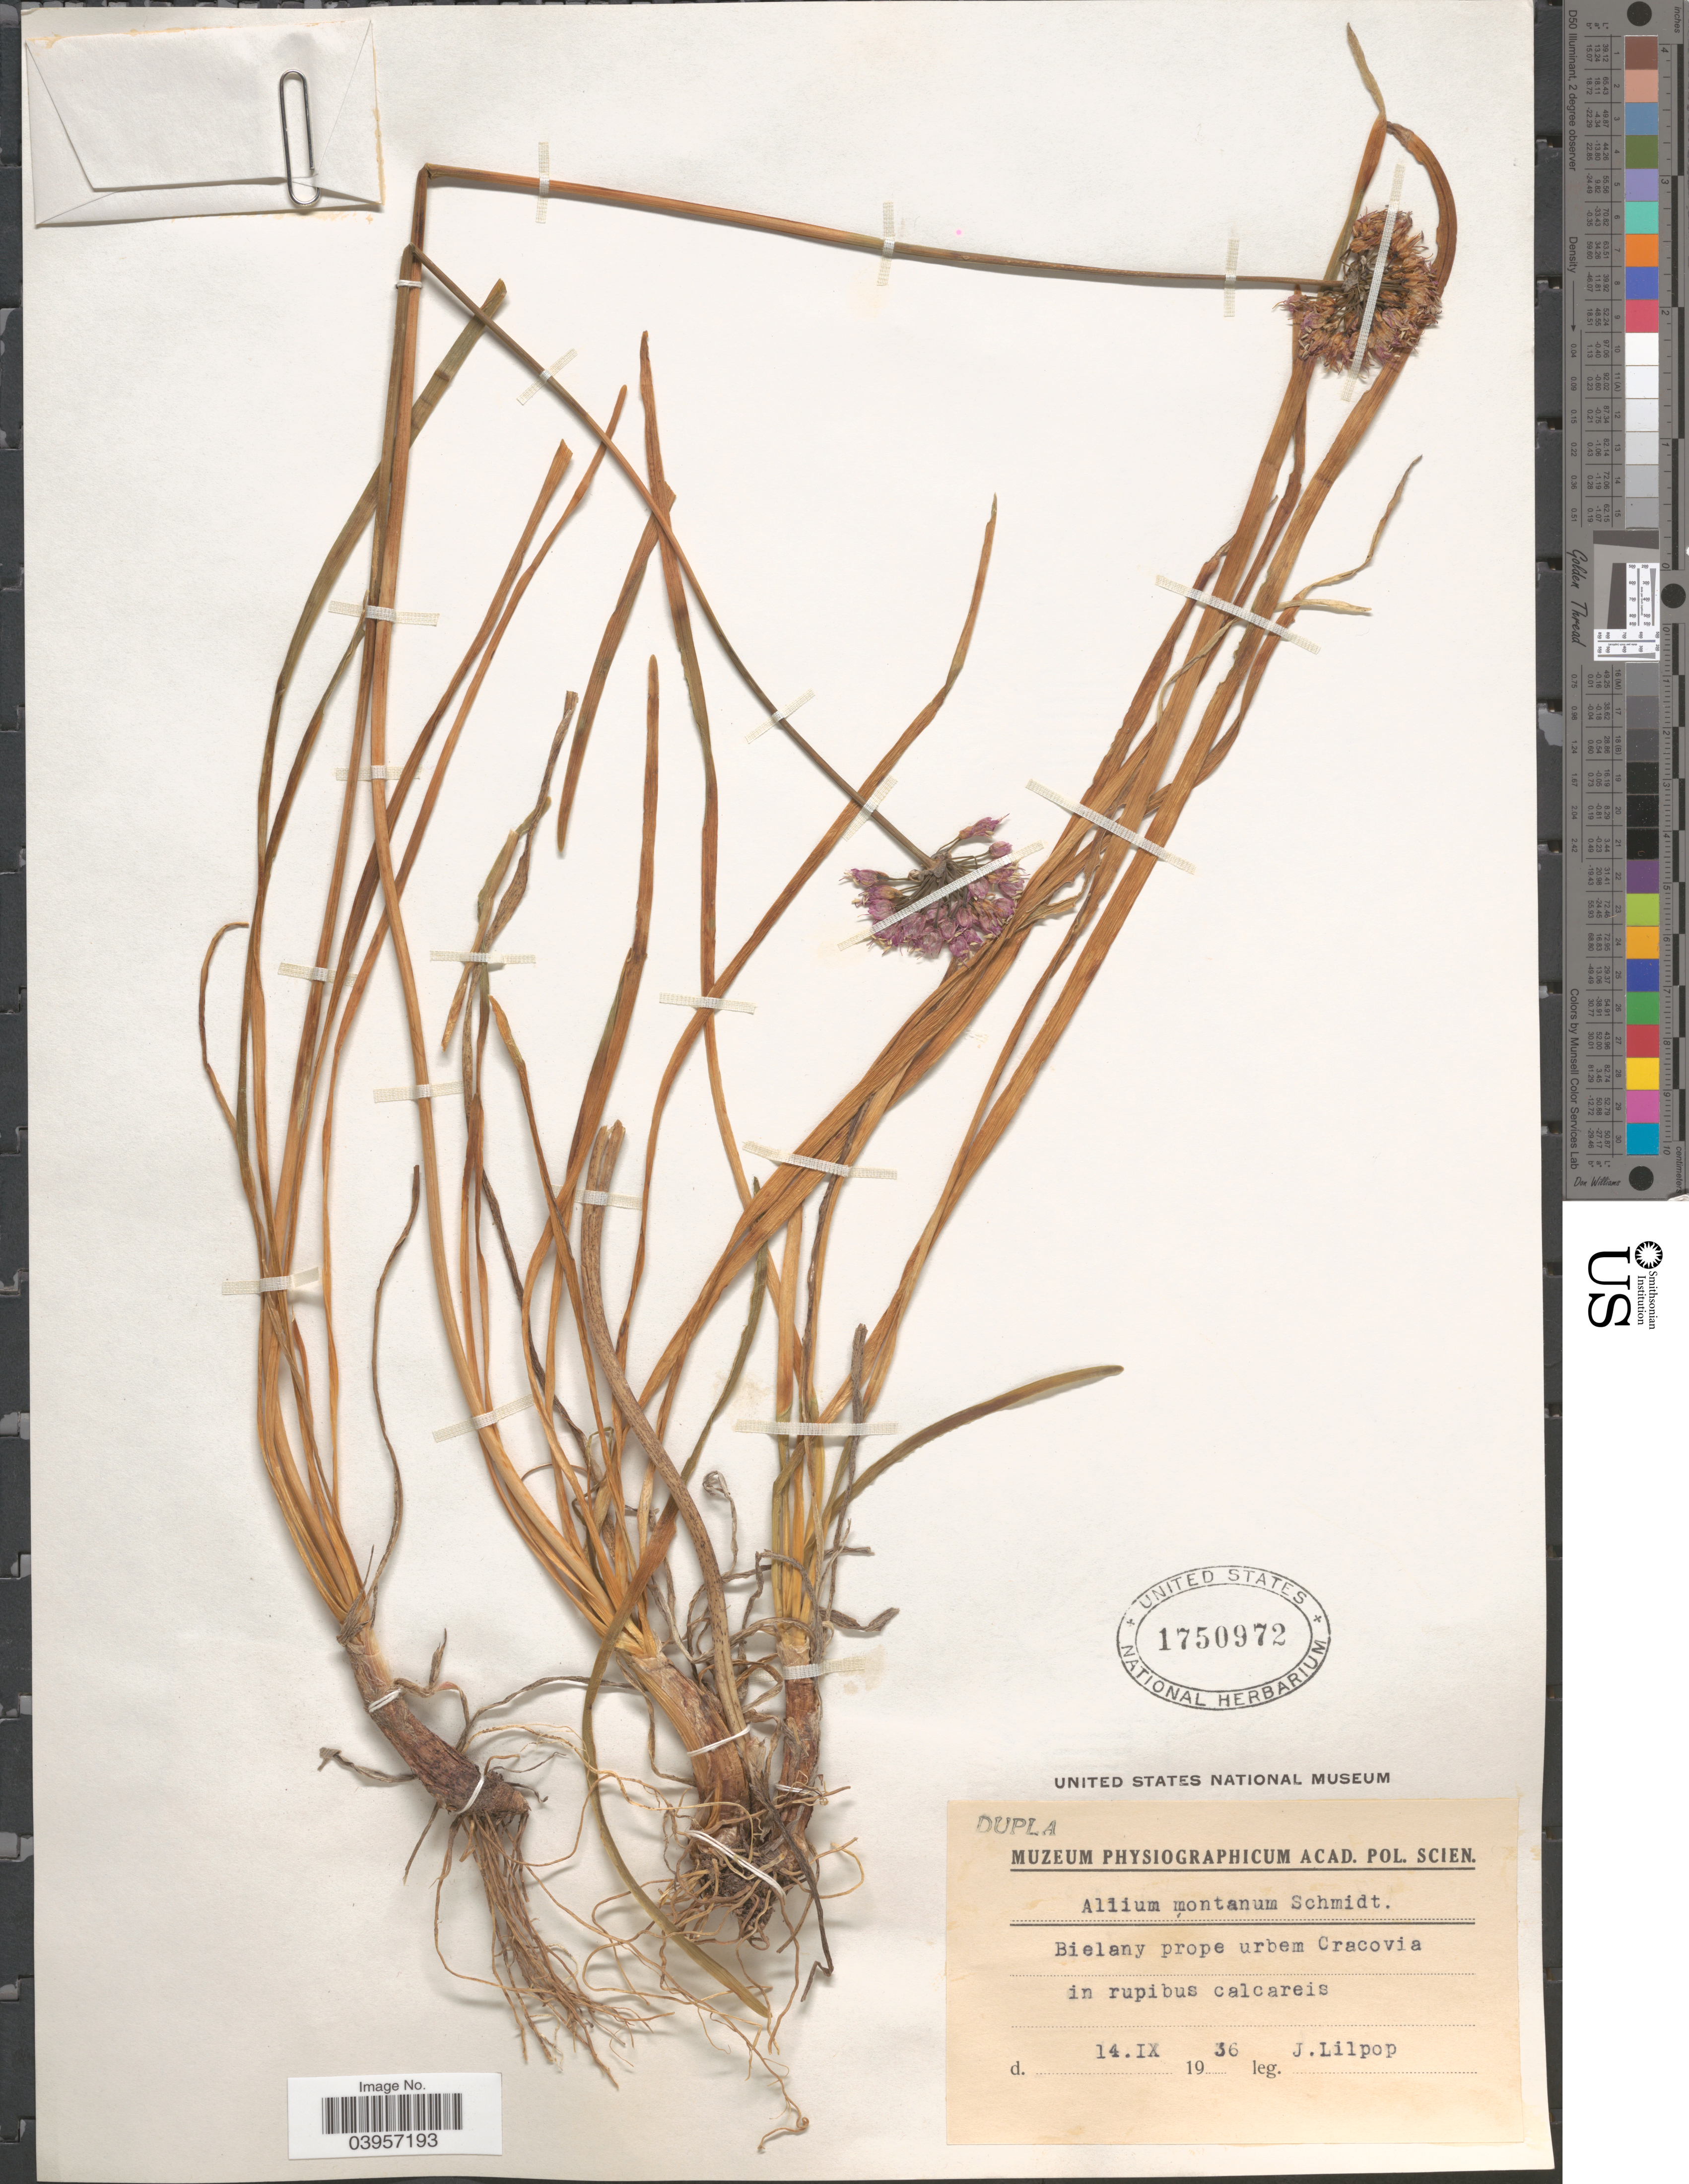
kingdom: Plantae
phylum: Tracheophyta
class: Liliopsida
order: Asparagales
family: Amaryllidaceae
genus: Allium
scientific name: Allium montanum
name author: Sm.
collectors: J. Lilpop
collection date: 1936-09-14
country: Poland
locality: Bielany prope urbem Cracovia. In rupibus calcareis.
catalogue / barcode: US 1750972